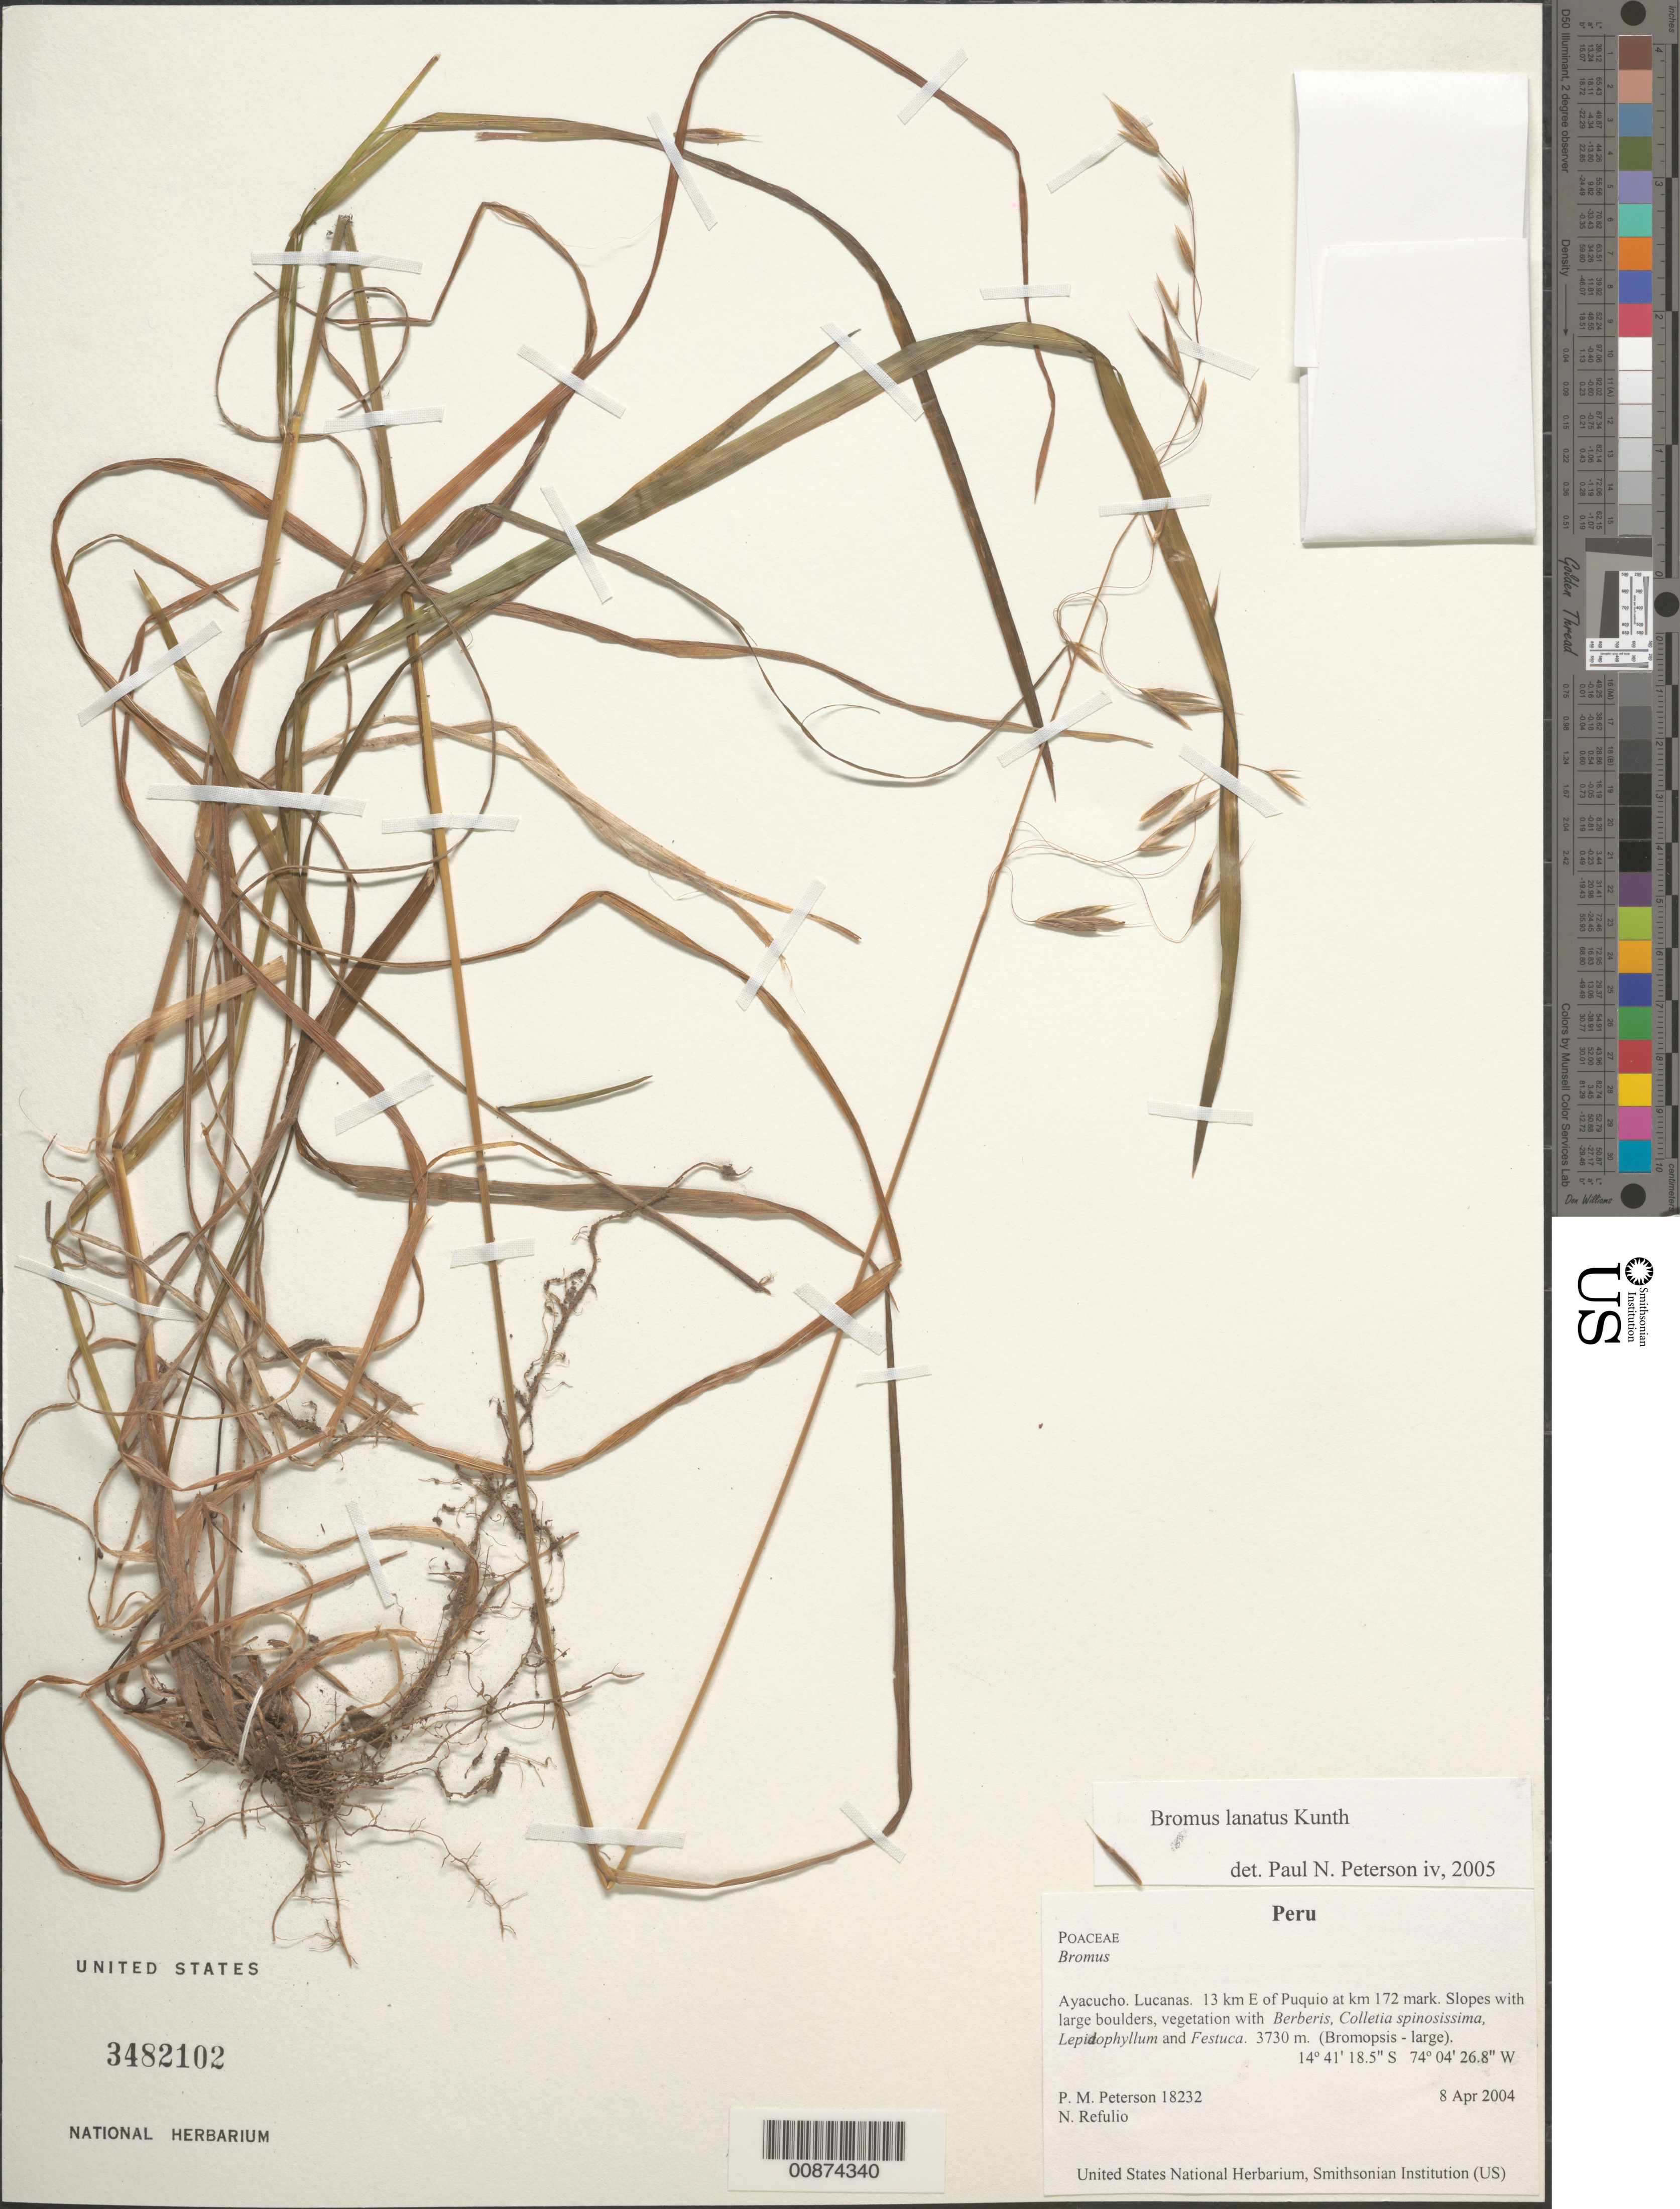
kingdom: Plantae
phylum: Tracheophyta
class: Liliopsida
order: Poales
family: Poaceae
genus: Bromus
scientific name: Bromus lanatus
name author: Kunth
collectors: P. M. Peterson & N. Refulio-Rodríguez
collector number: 18232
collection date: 2004-04-08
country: Peru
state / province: Ayacucho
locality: Lucanas. 13 km E of Puquio at km 172 mark.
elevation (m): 3730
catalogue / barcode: US 3482102